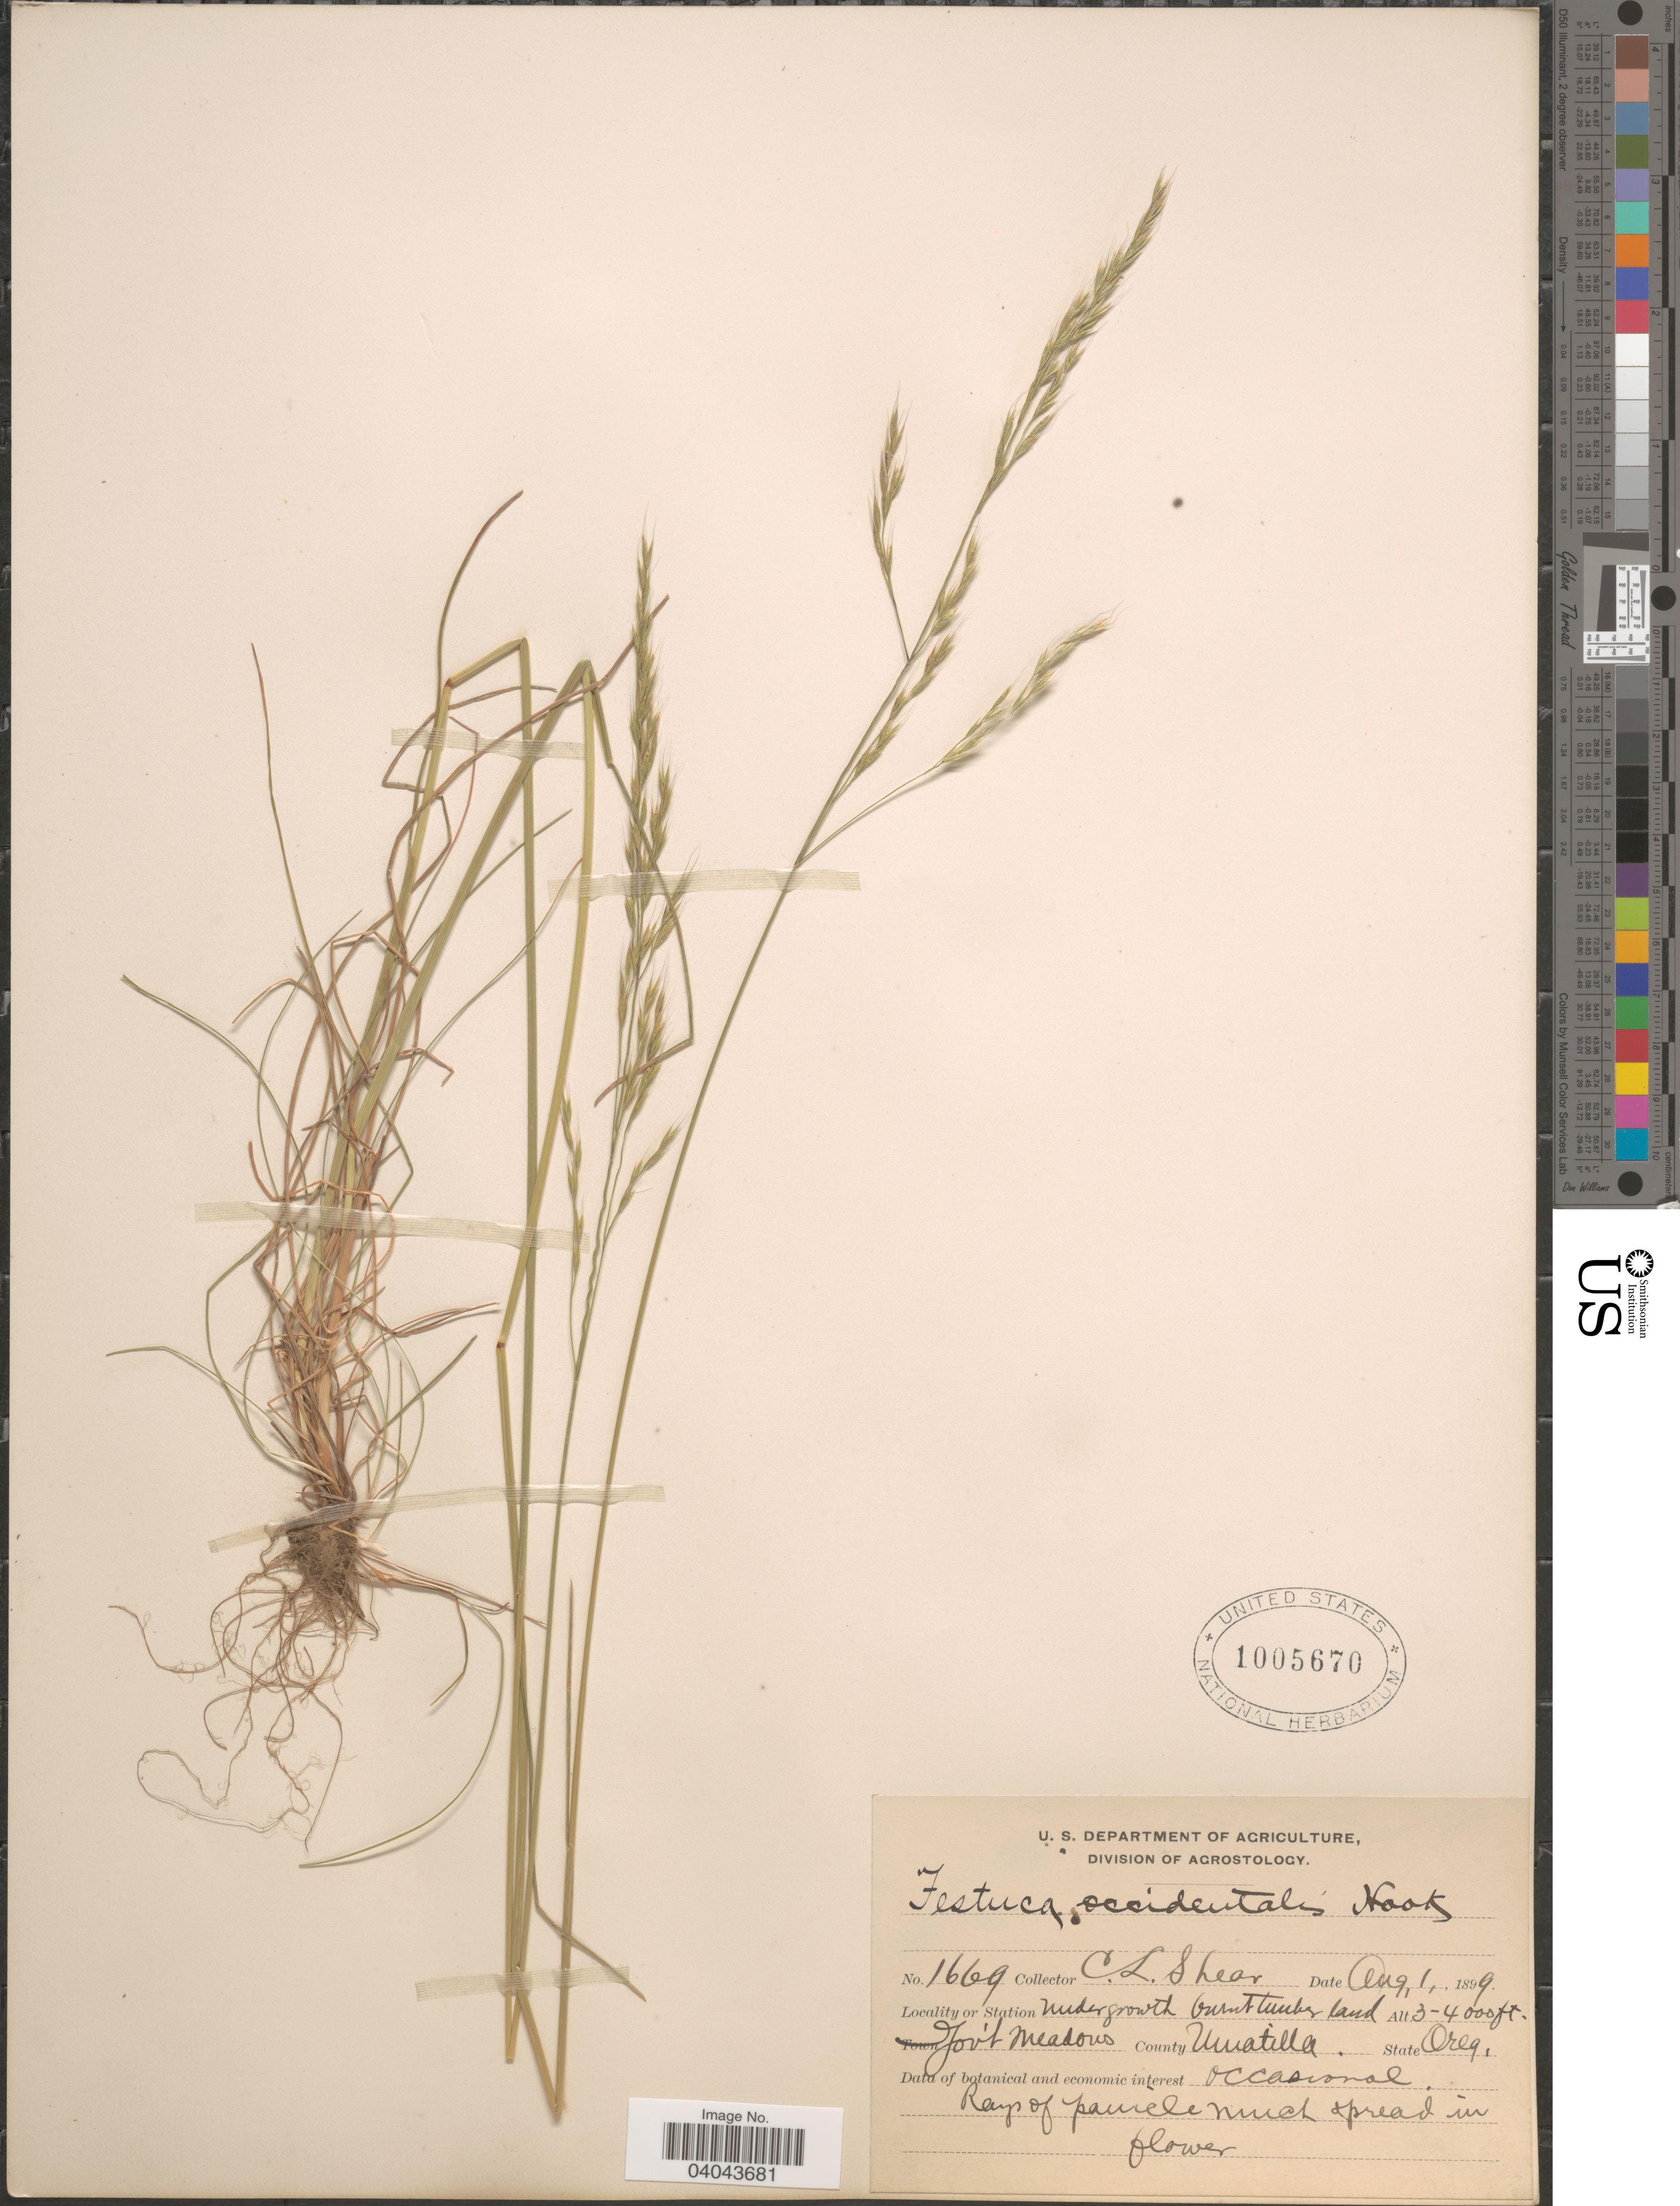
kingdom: Plantae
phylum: Tracheophyta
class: Liliopsida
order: Poales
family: Poaceae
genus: Festuca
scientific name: Festuca occidentalis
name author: Hook.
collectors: C. L. Shear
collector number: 1669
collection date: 1899-08-01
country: United States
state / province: Oregon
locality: Gov't Meadows. County Umatilla.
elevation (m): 914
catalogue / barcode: US 1005670